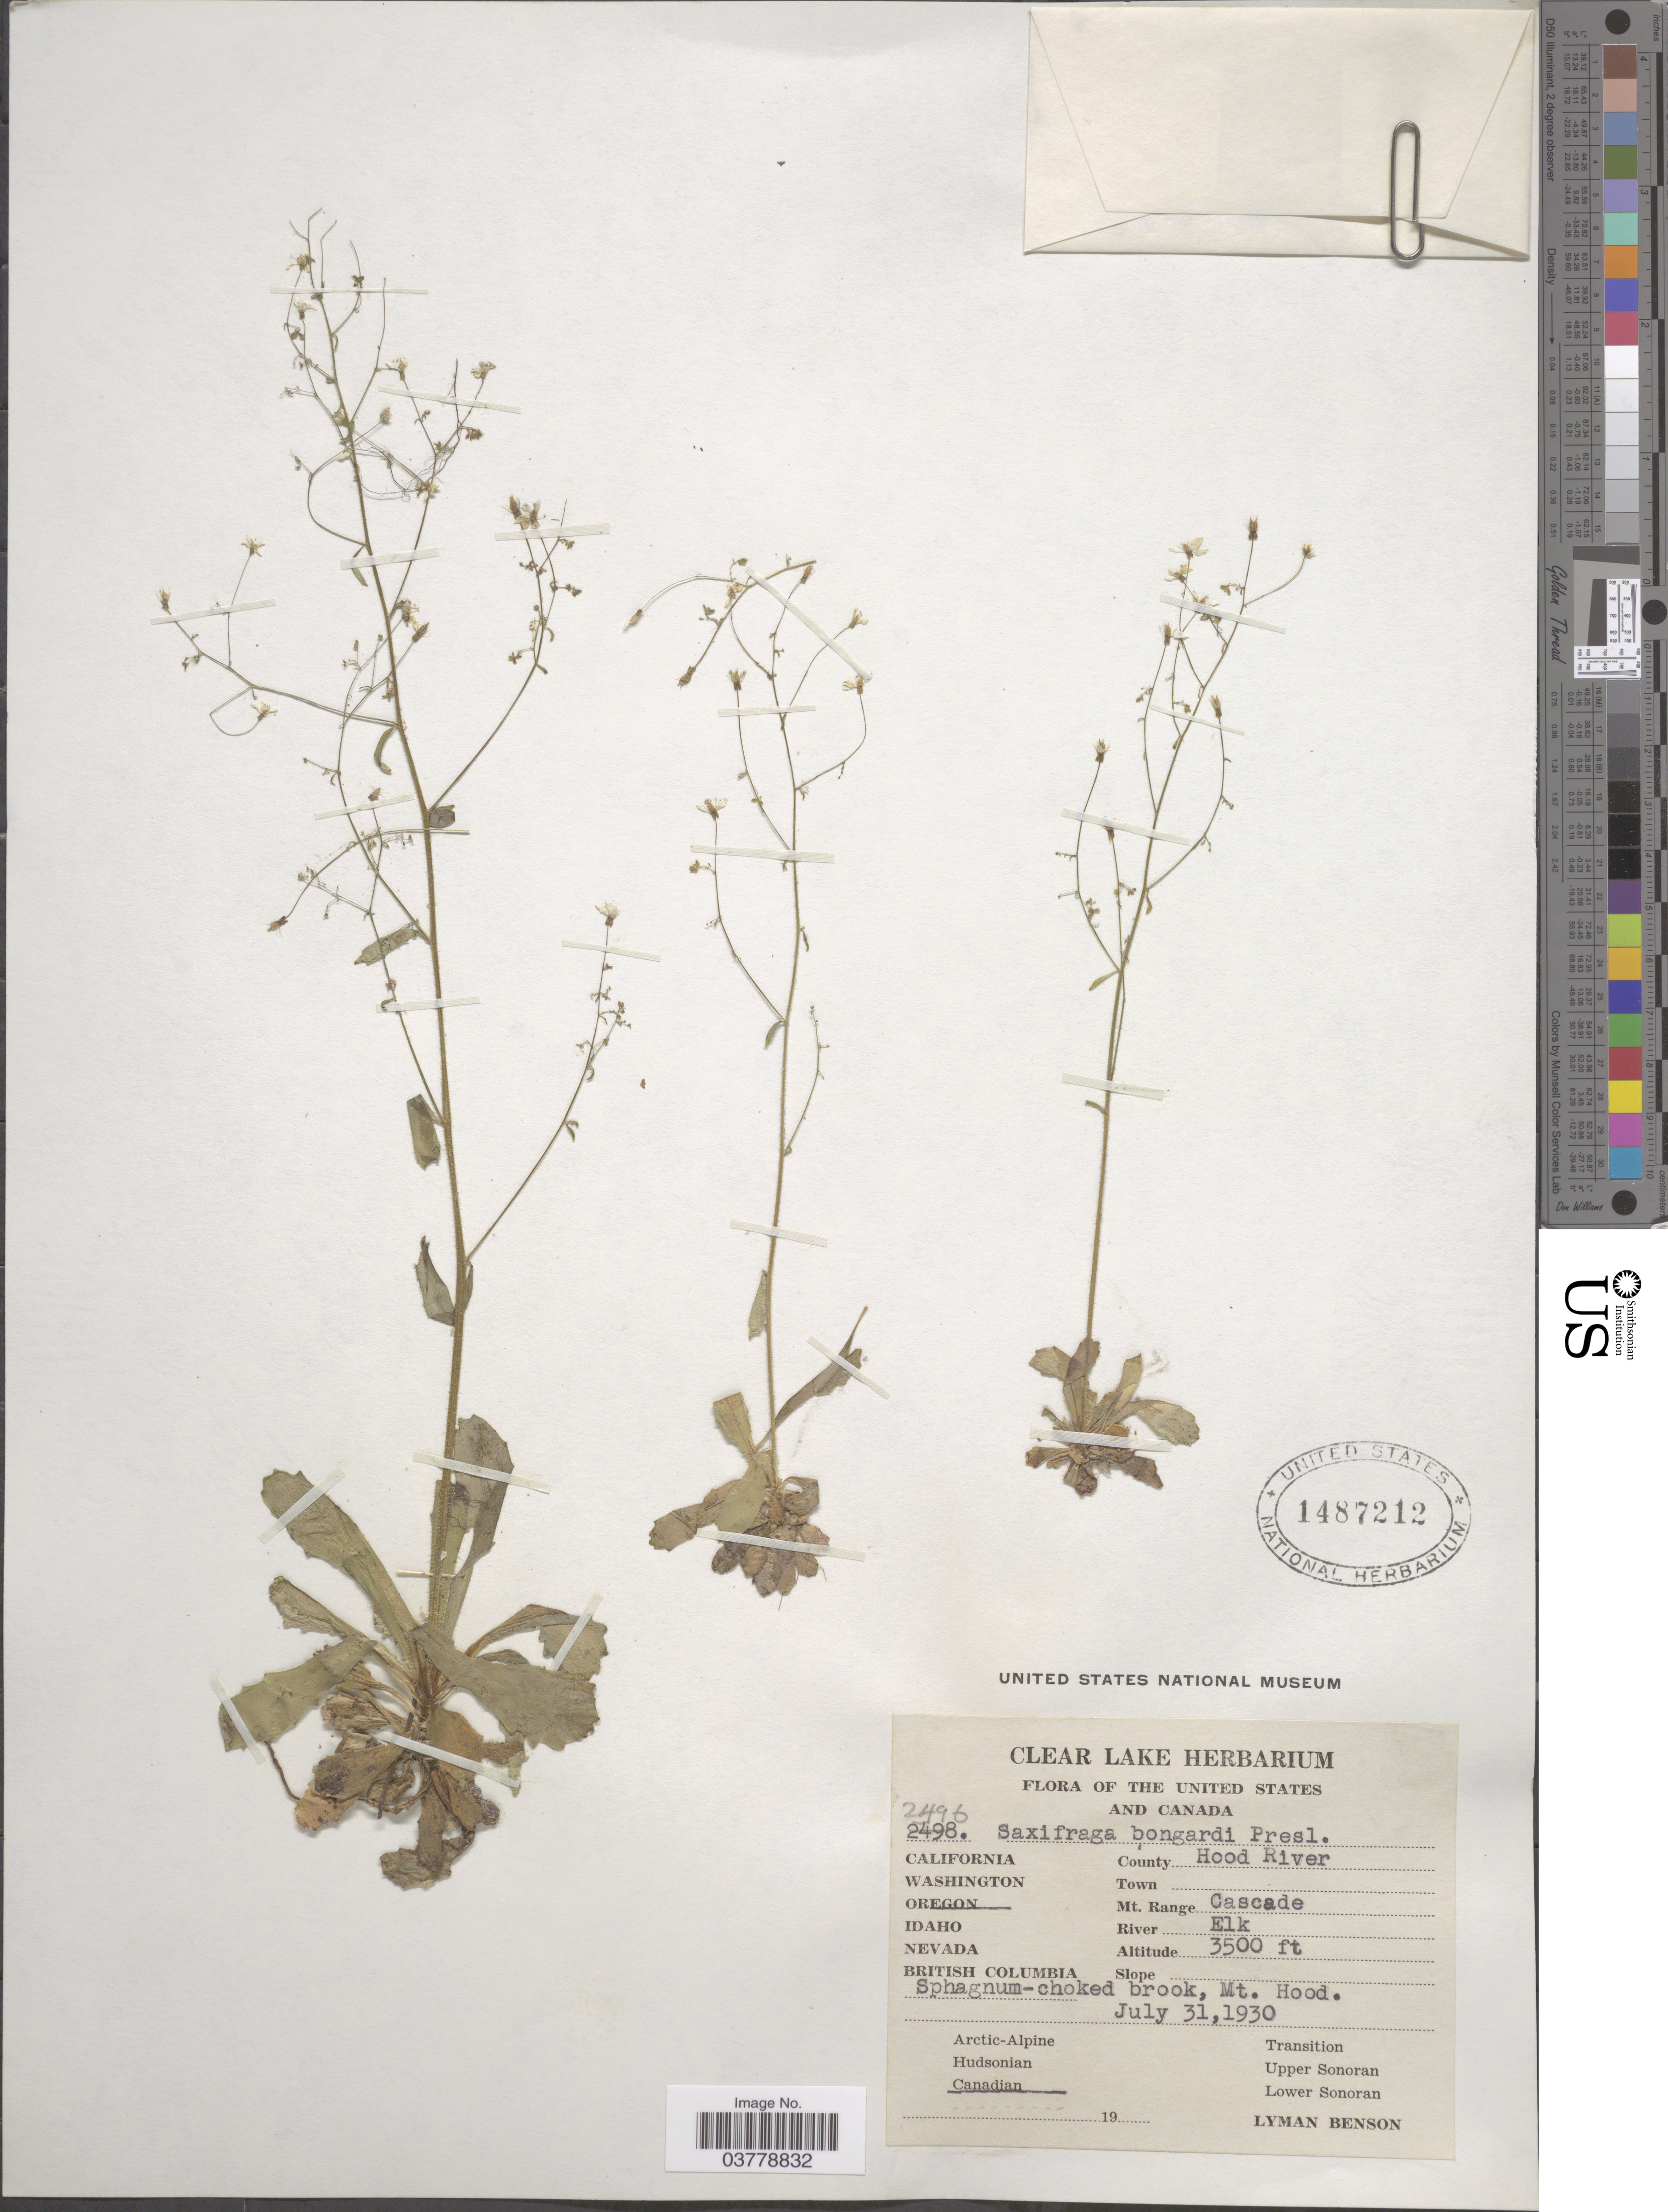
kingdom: Plantae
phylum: Tracheophyta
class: Magnoliopsida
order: Saxifragales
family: Saxifragaceae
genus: Micranthes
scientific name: Micranthes ferruginea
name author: (Graham) Brouillet & Gornall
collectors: L. D. Benson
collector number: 2496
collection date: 1930-07-31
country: United States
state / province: Oregon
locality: County Hood River. Mt. Range Cascade. River Elk. Mt. Hood.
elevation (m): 1067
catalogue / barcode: US 1487212